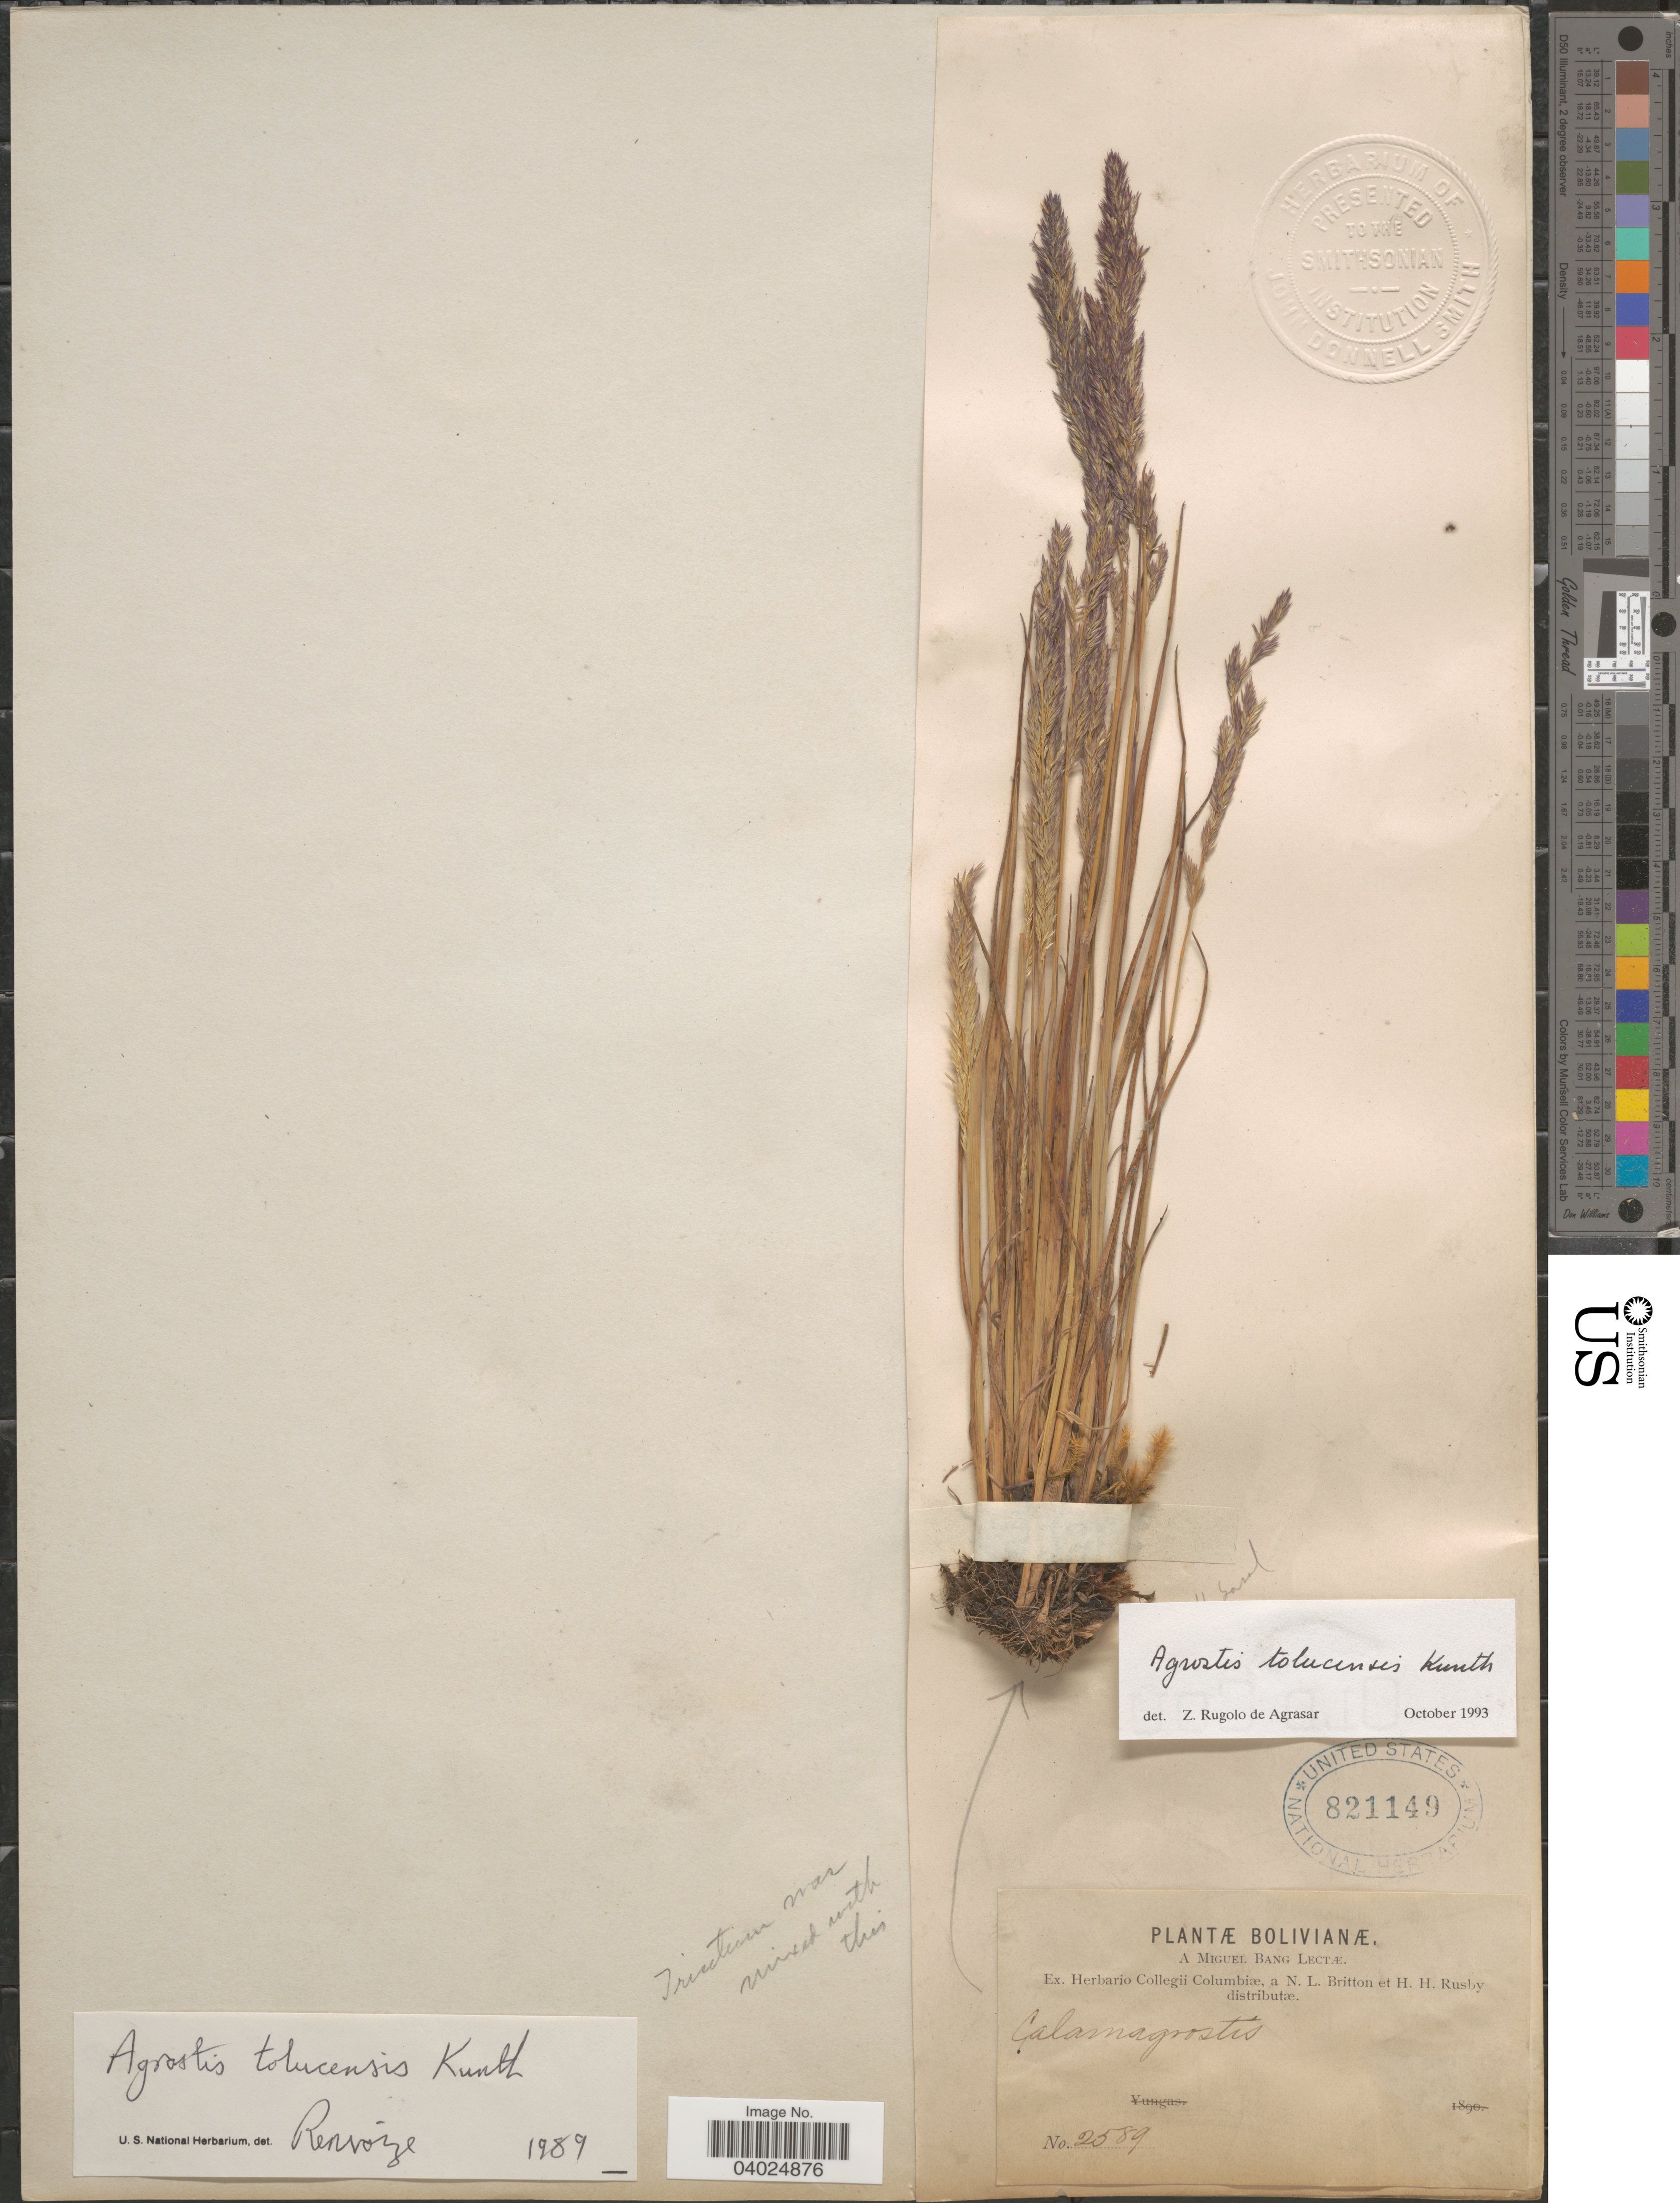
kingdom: Plantae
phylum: Tracheophyta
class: Liliopsida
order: Poales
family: Poaceae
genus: Agrostis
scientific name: Agrostis tolucensis Kunth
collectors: M. Bang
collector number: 2589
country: Bolivia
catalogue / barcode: US 821149